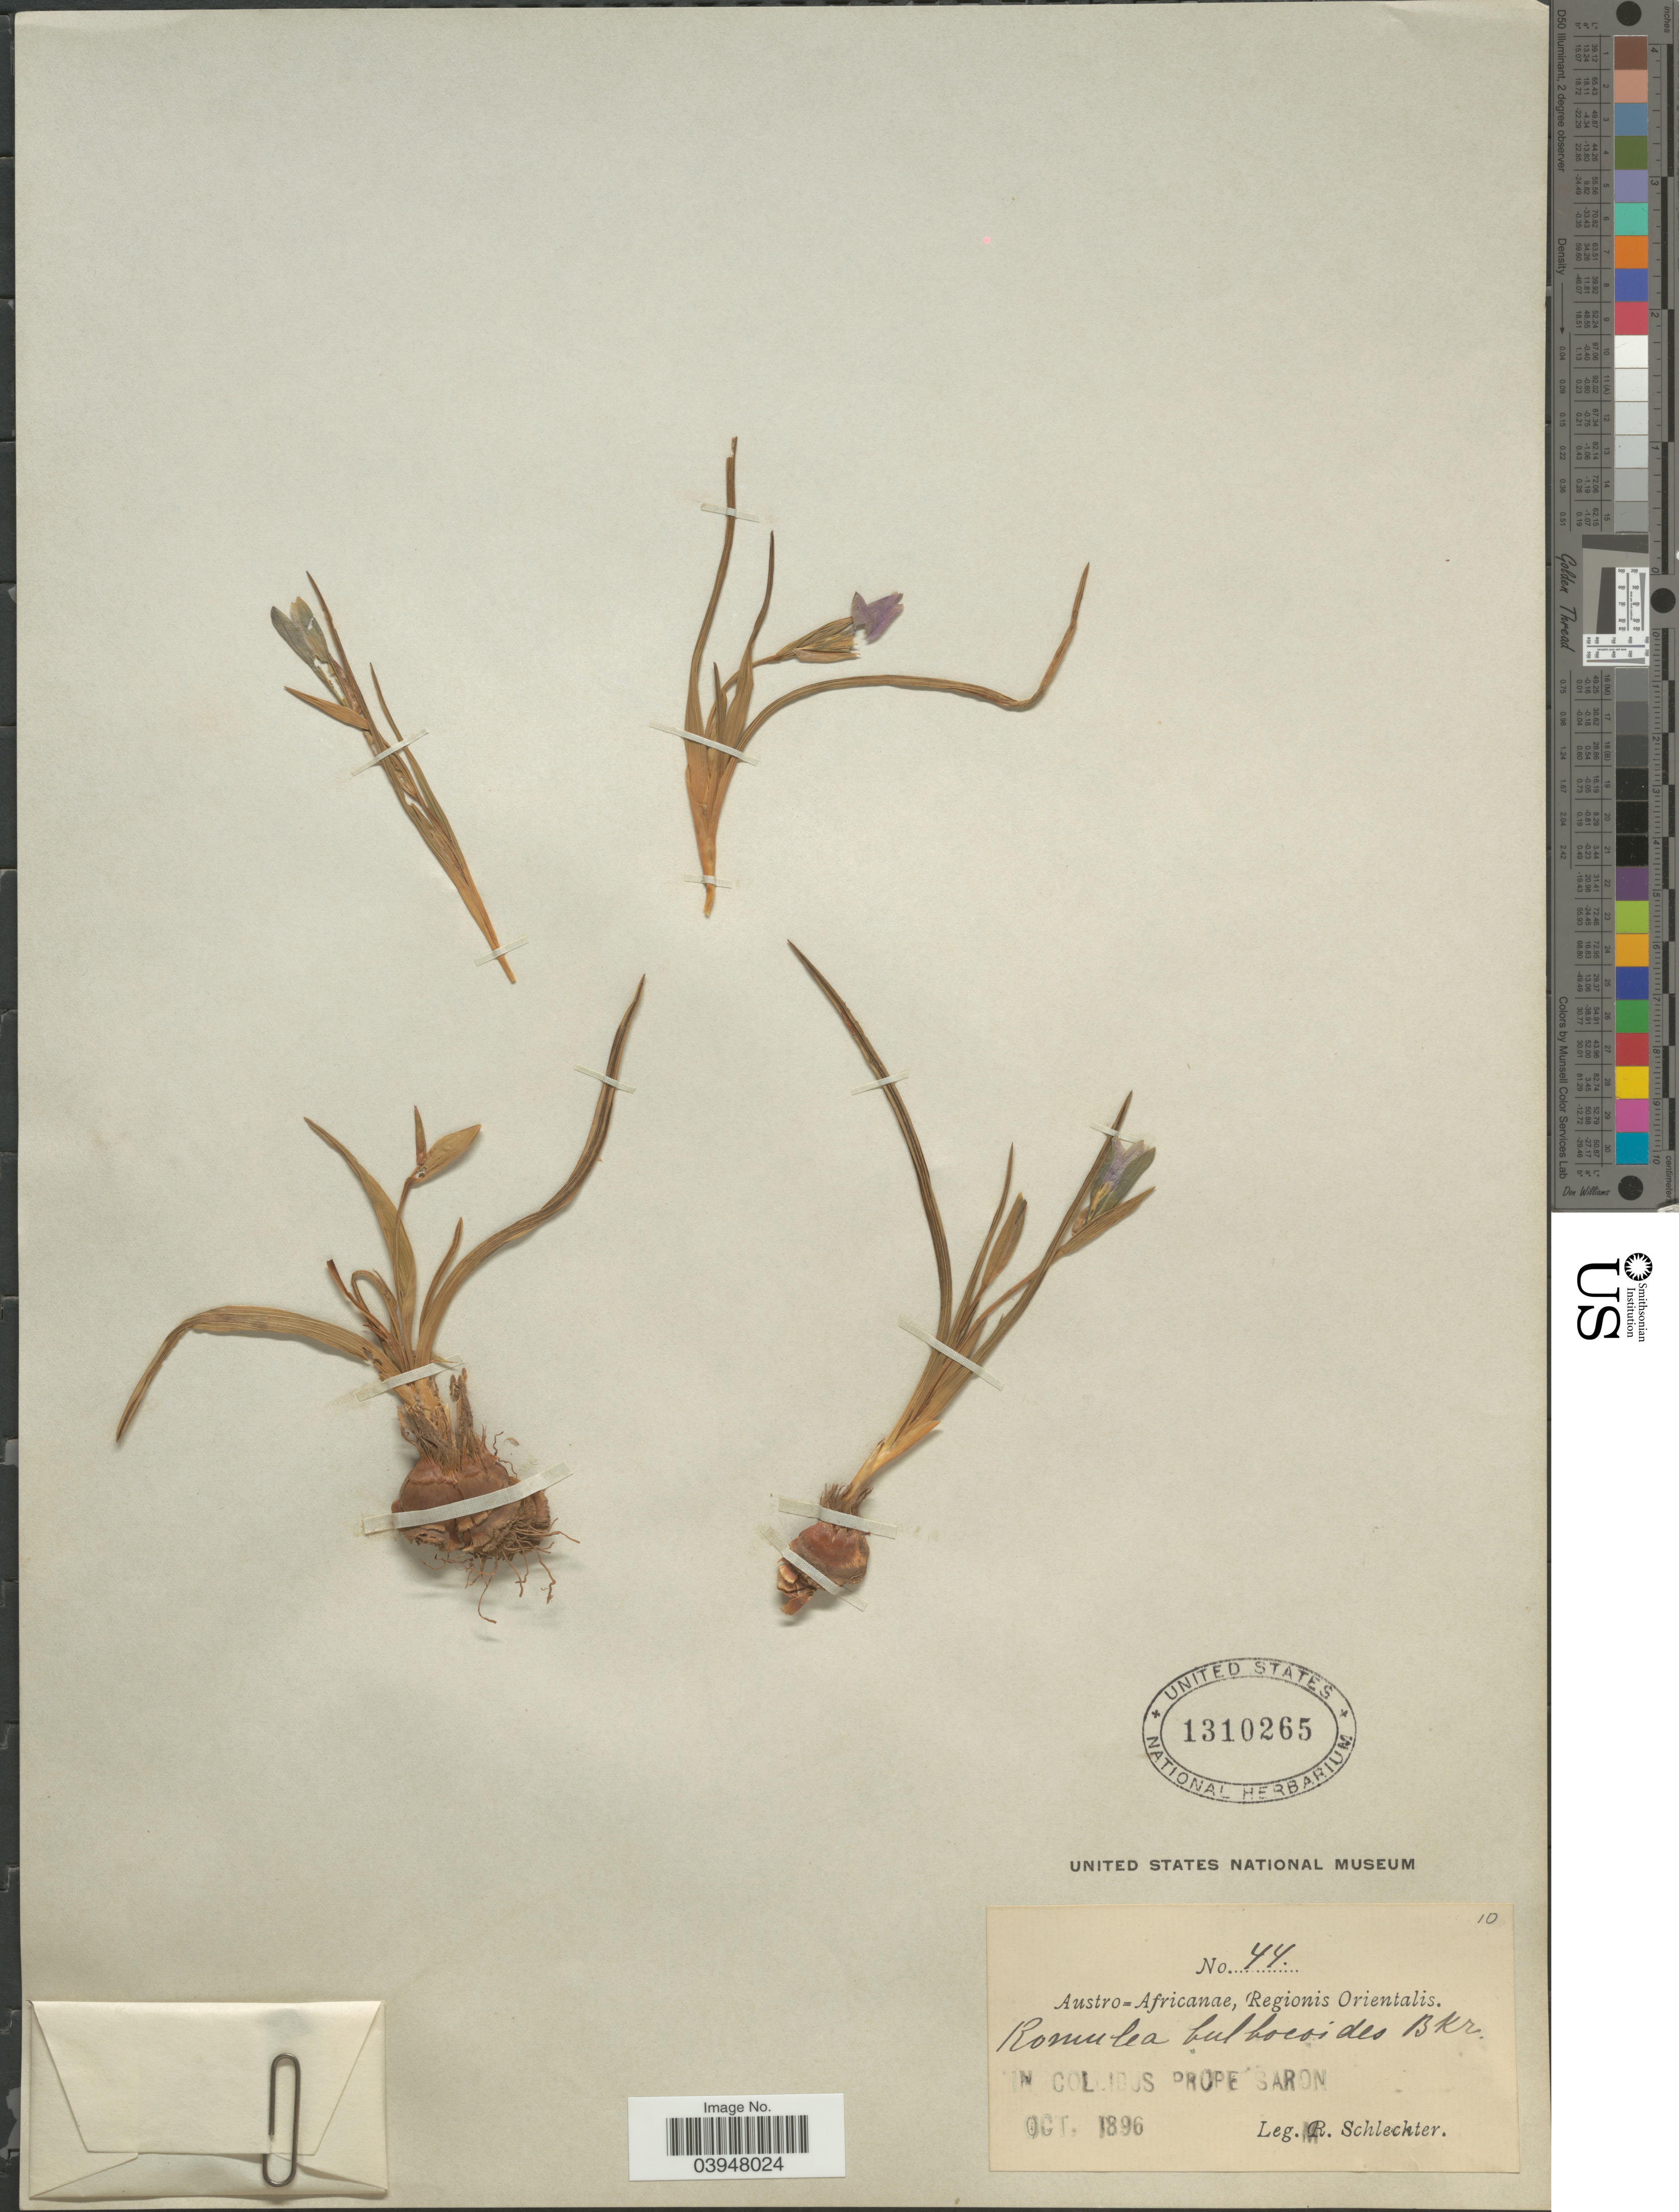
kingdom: Plantae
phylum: Tracheophyta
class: Liliopsida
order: Asparagales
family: Iridaceae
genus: Romulea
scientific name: Romulea bulbocodium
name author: (L.) Sebast. & Mauri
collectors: M. Schlechter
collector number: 44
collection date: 1896-10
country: South Africa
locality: Austro-Africanae, Regionis Orientalis. In collibus prope Saron.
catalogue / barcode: US 1310265